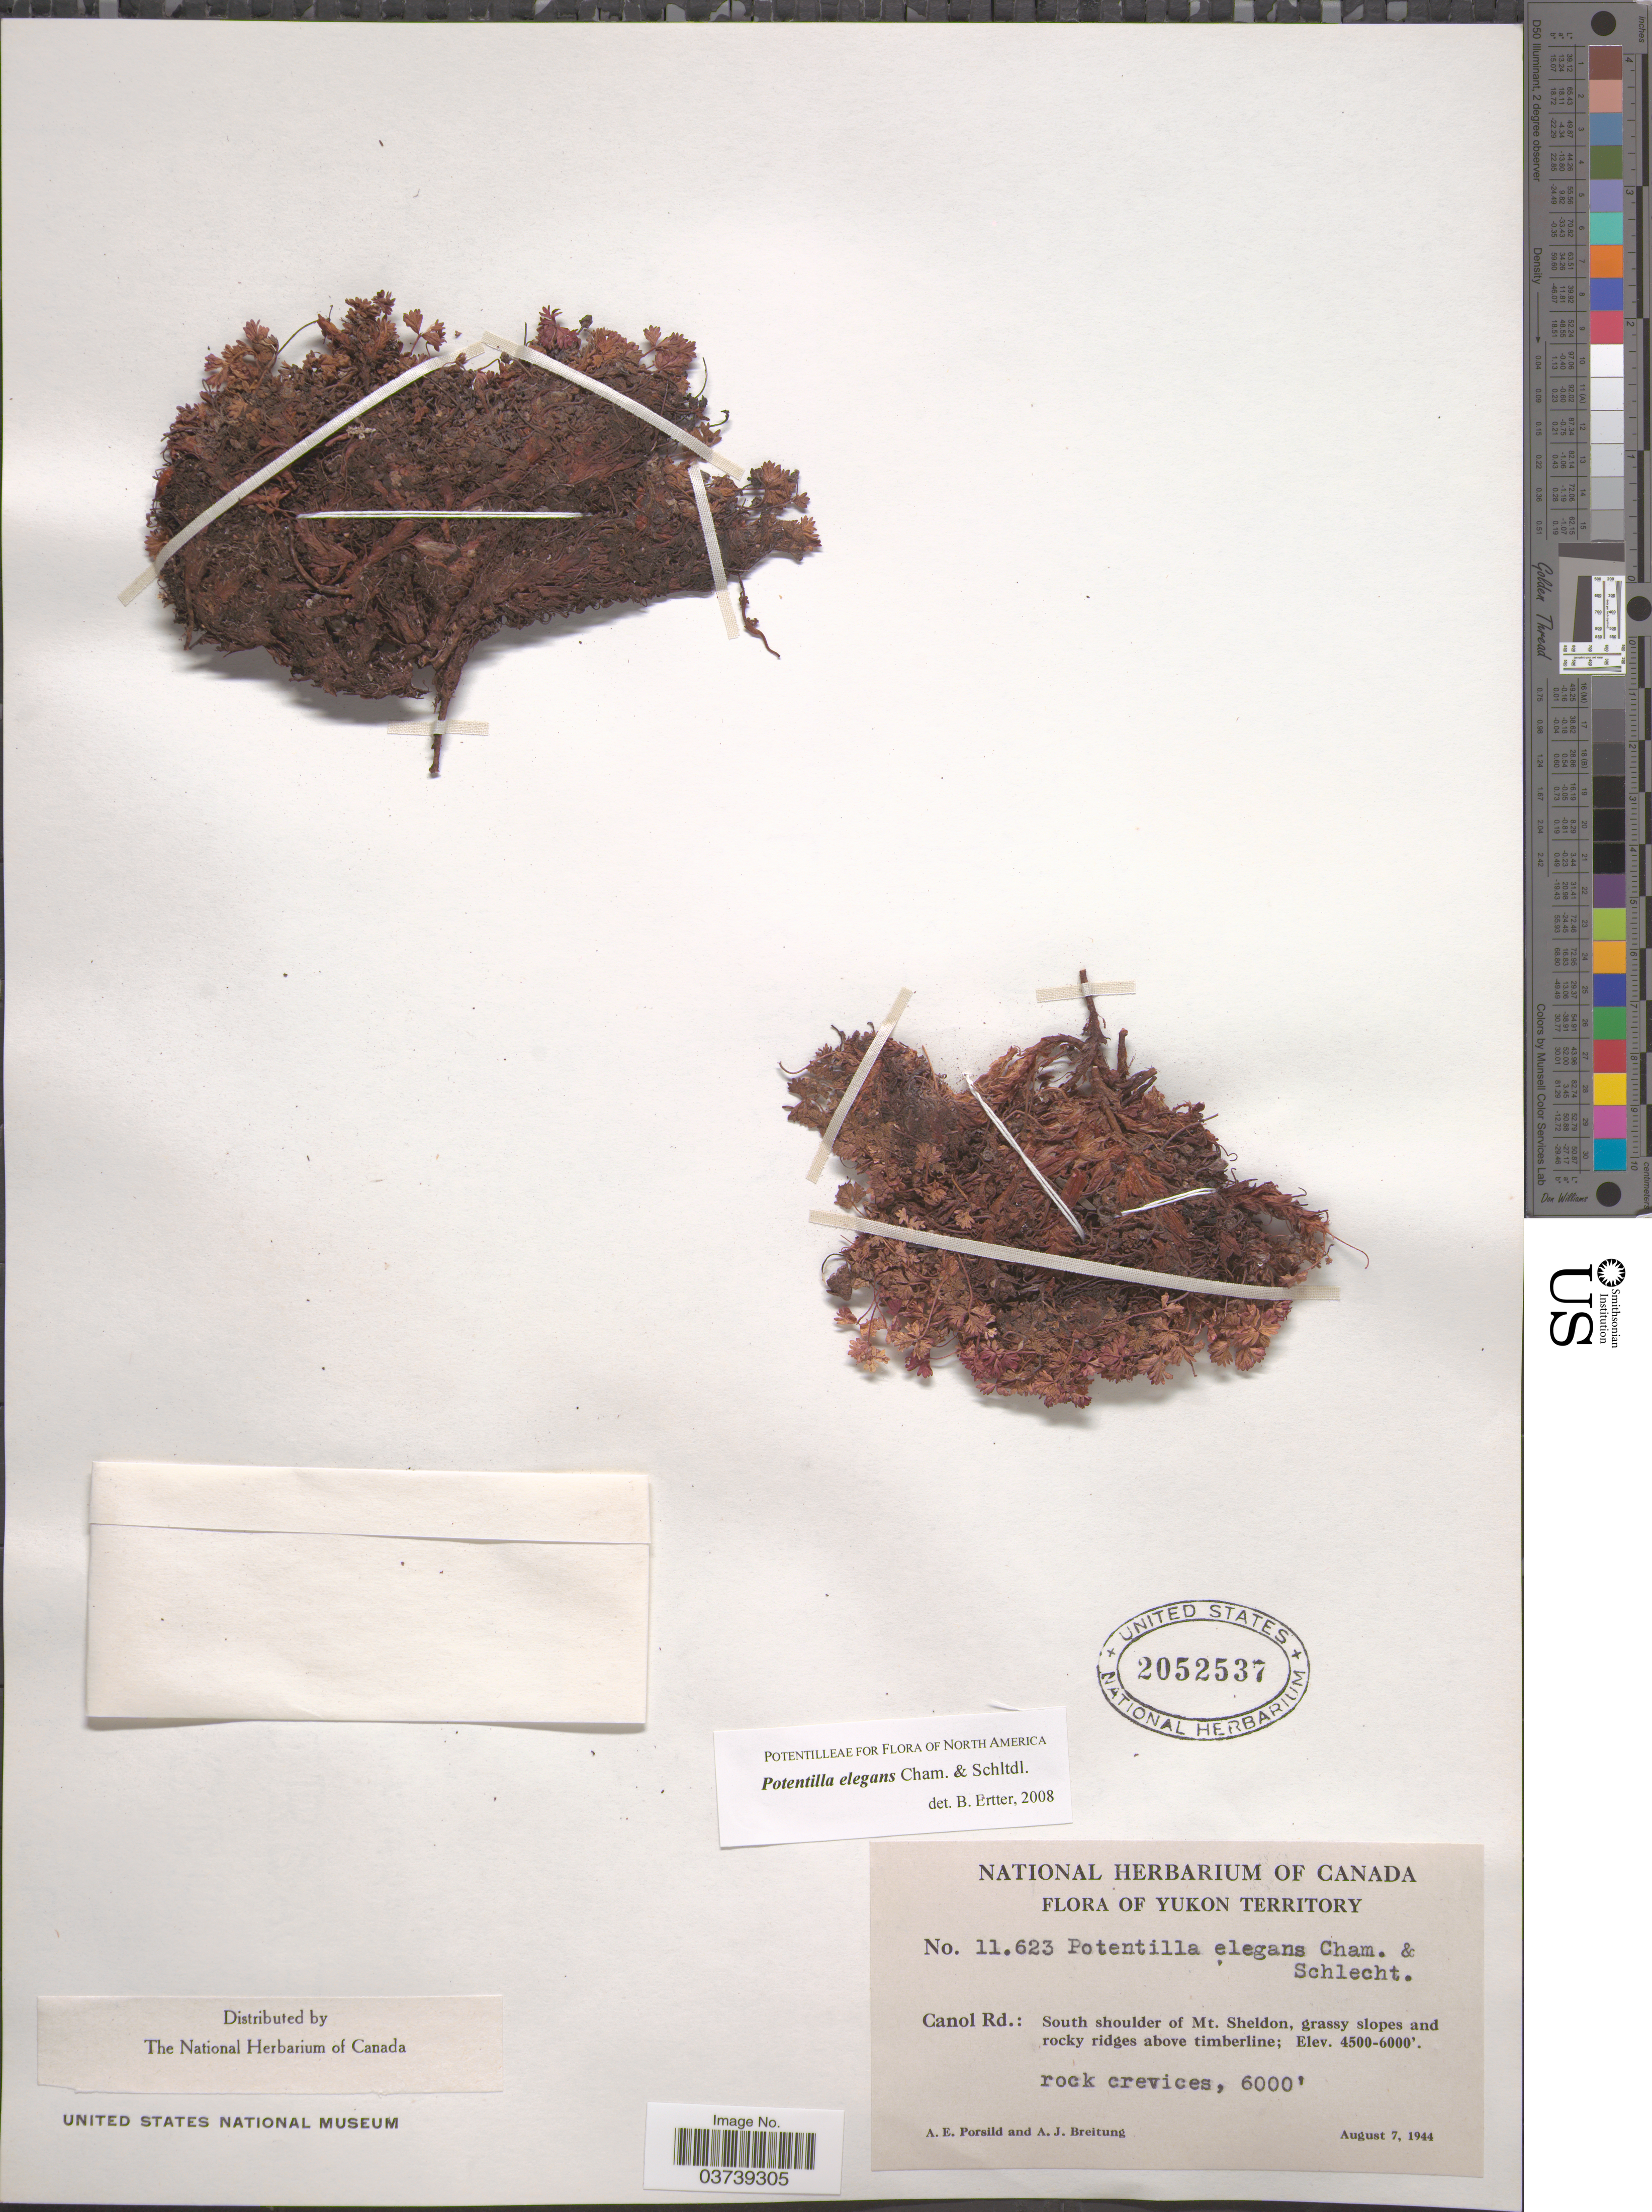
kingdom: Plantae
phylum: Tracheophyta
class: Magnoliopsida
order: Rosales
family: Rosaceae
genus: Potentilla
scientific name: Potentilla elegans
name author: Cham. & Schltr.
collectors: A. E. Porsild & A. Breitung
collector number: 11623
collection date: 1944-08-07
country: Canada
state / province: Yukon Territory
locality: Canol Rd.: South shoulder of Mt. Sheldon.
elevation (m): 1829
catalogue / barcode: US 2052537